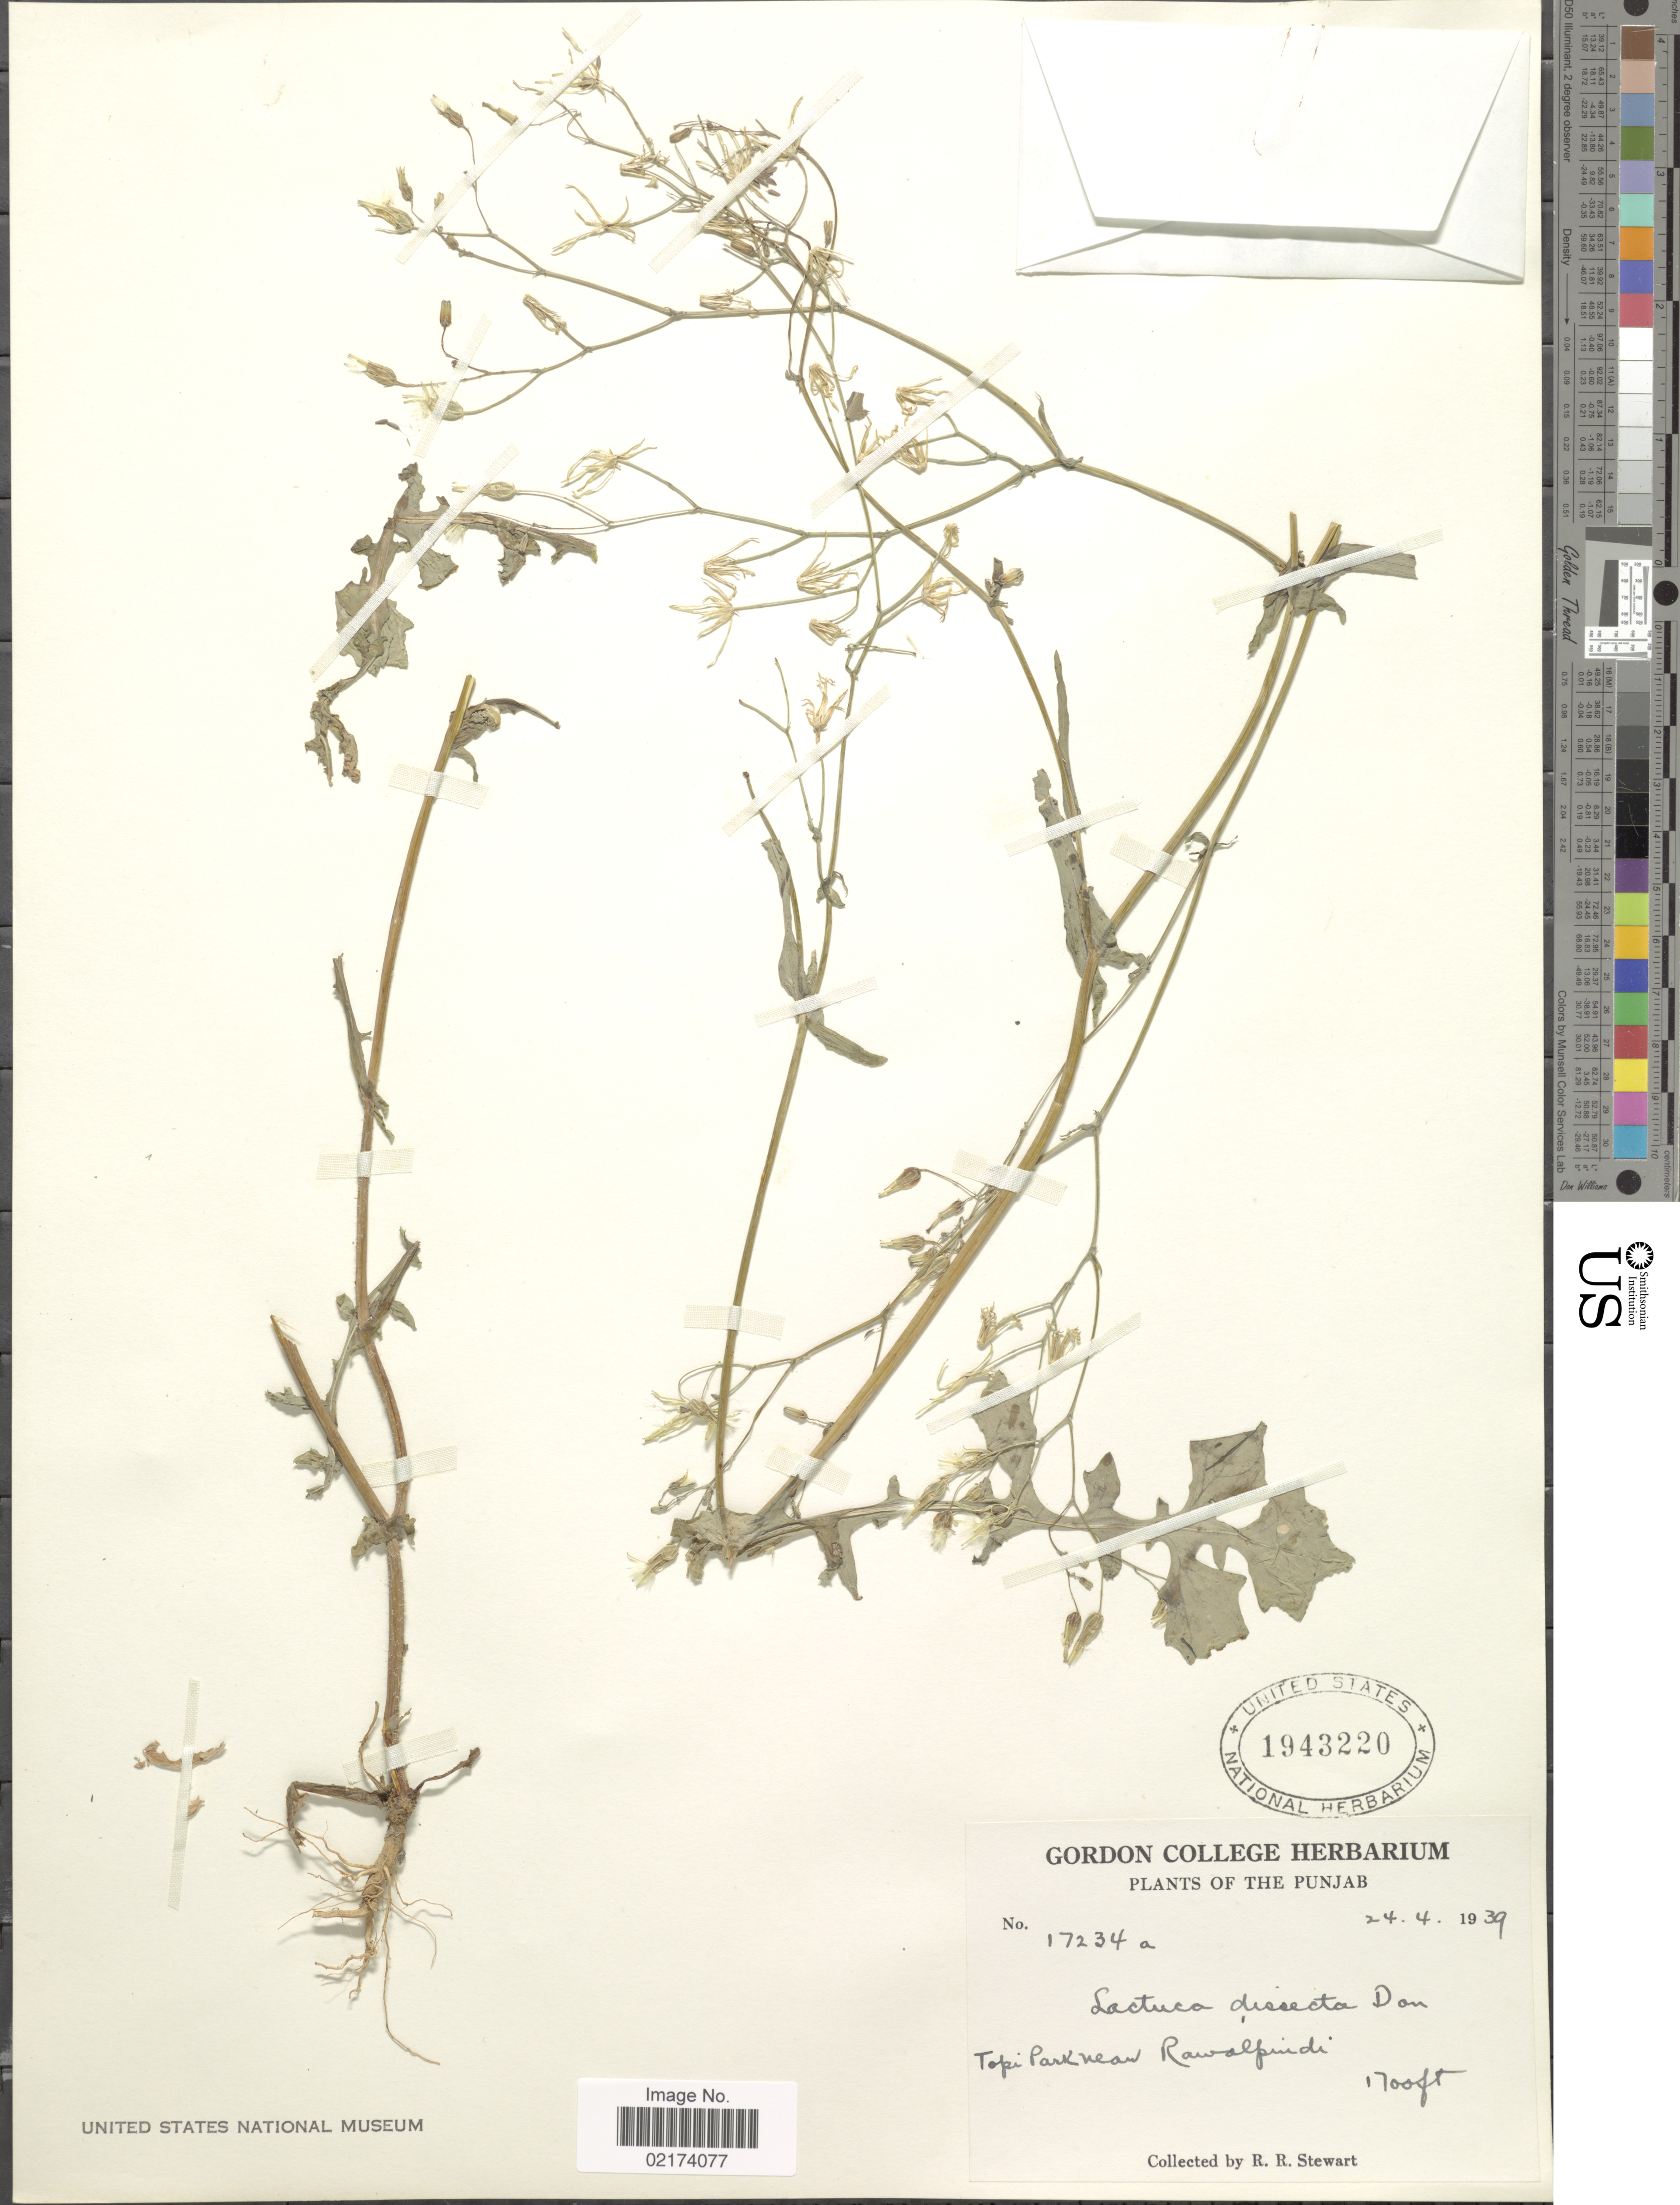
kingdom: Plantae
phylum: Tracheophyta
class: Magnoliopsida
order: Asterales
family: Asteraceae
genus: Lactuca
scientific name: Lactuca dissecta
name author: D. Don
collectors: R. R. Stewart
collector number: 17234a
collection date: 1939-04-24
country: Pakistan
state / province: Punjab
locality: Topi Park near Rawalpindi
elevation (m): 518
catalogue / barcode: US 1943220